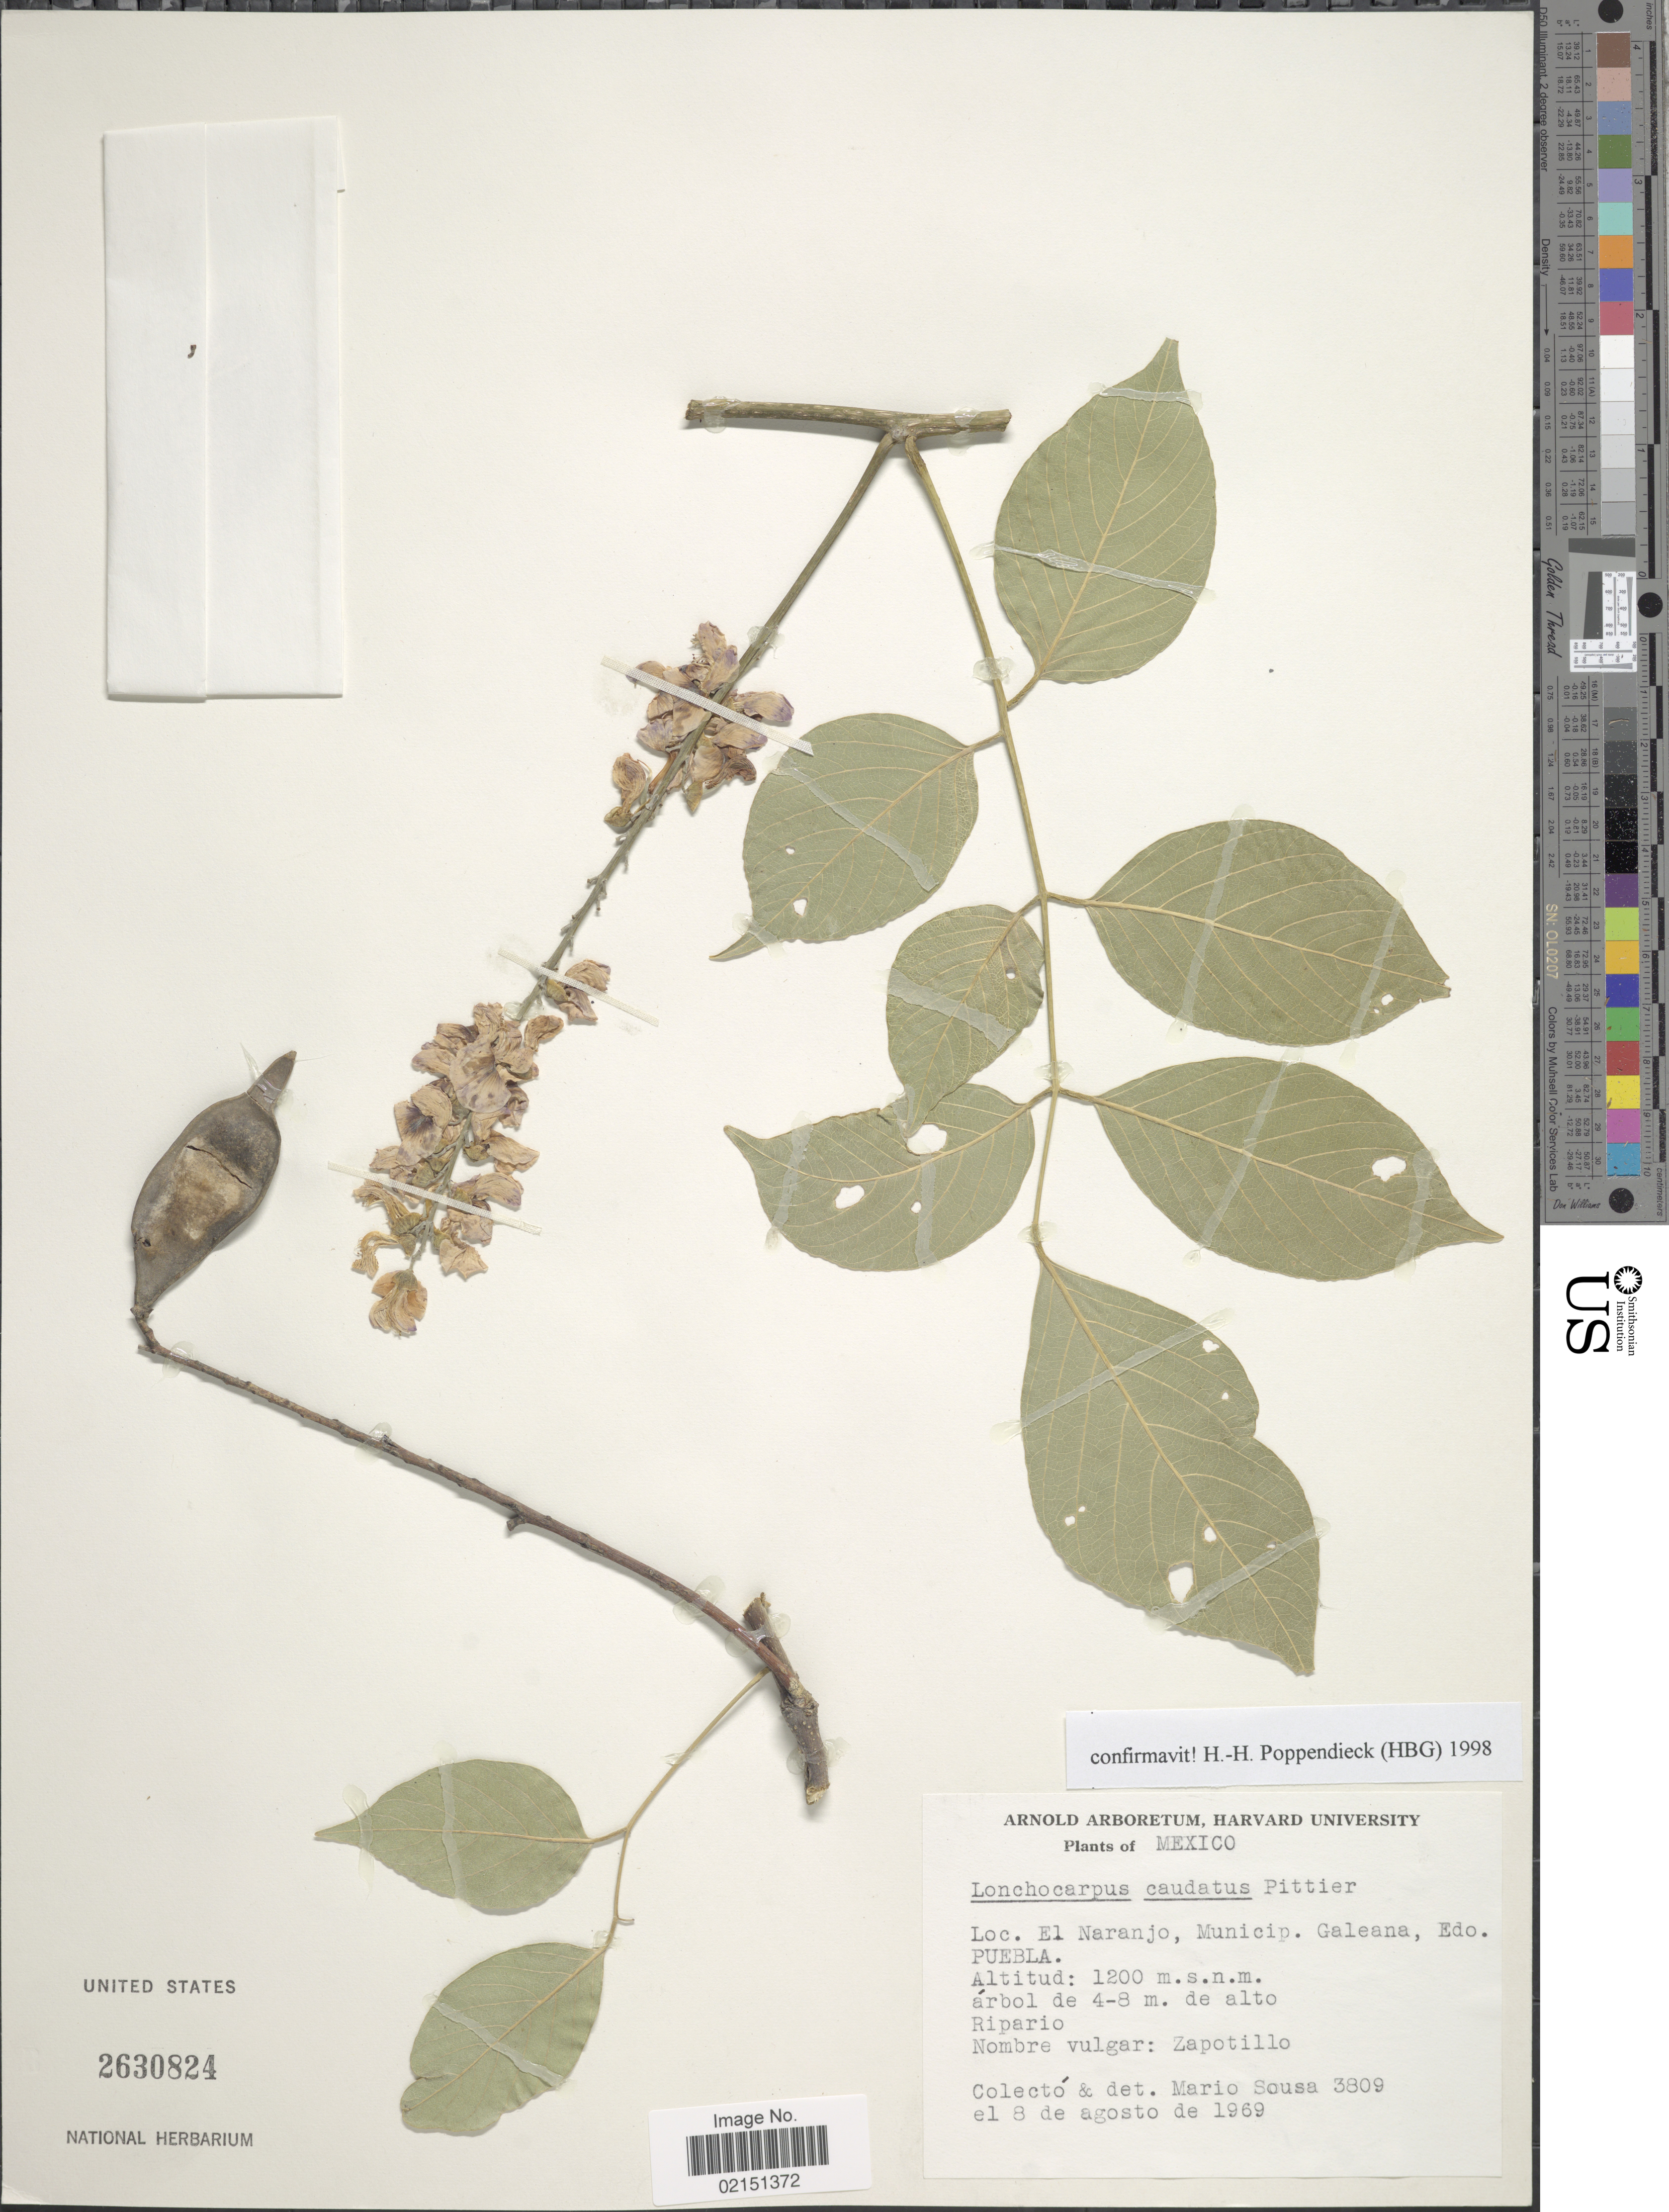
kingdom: Plantae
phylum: Tracheophyta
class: Magnoliopsida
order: Fabales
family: Fabaceae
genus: Lonchocarpus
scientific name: Lonchocarpus caudatus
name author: Pittier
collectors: M. Sousa S.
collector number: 3809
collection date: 1969-08-08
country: Mexico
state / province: Puebla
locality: El Naranjo, Municip. Galeana, Edo. Puebla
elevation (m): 1200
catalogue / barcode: US 2630824